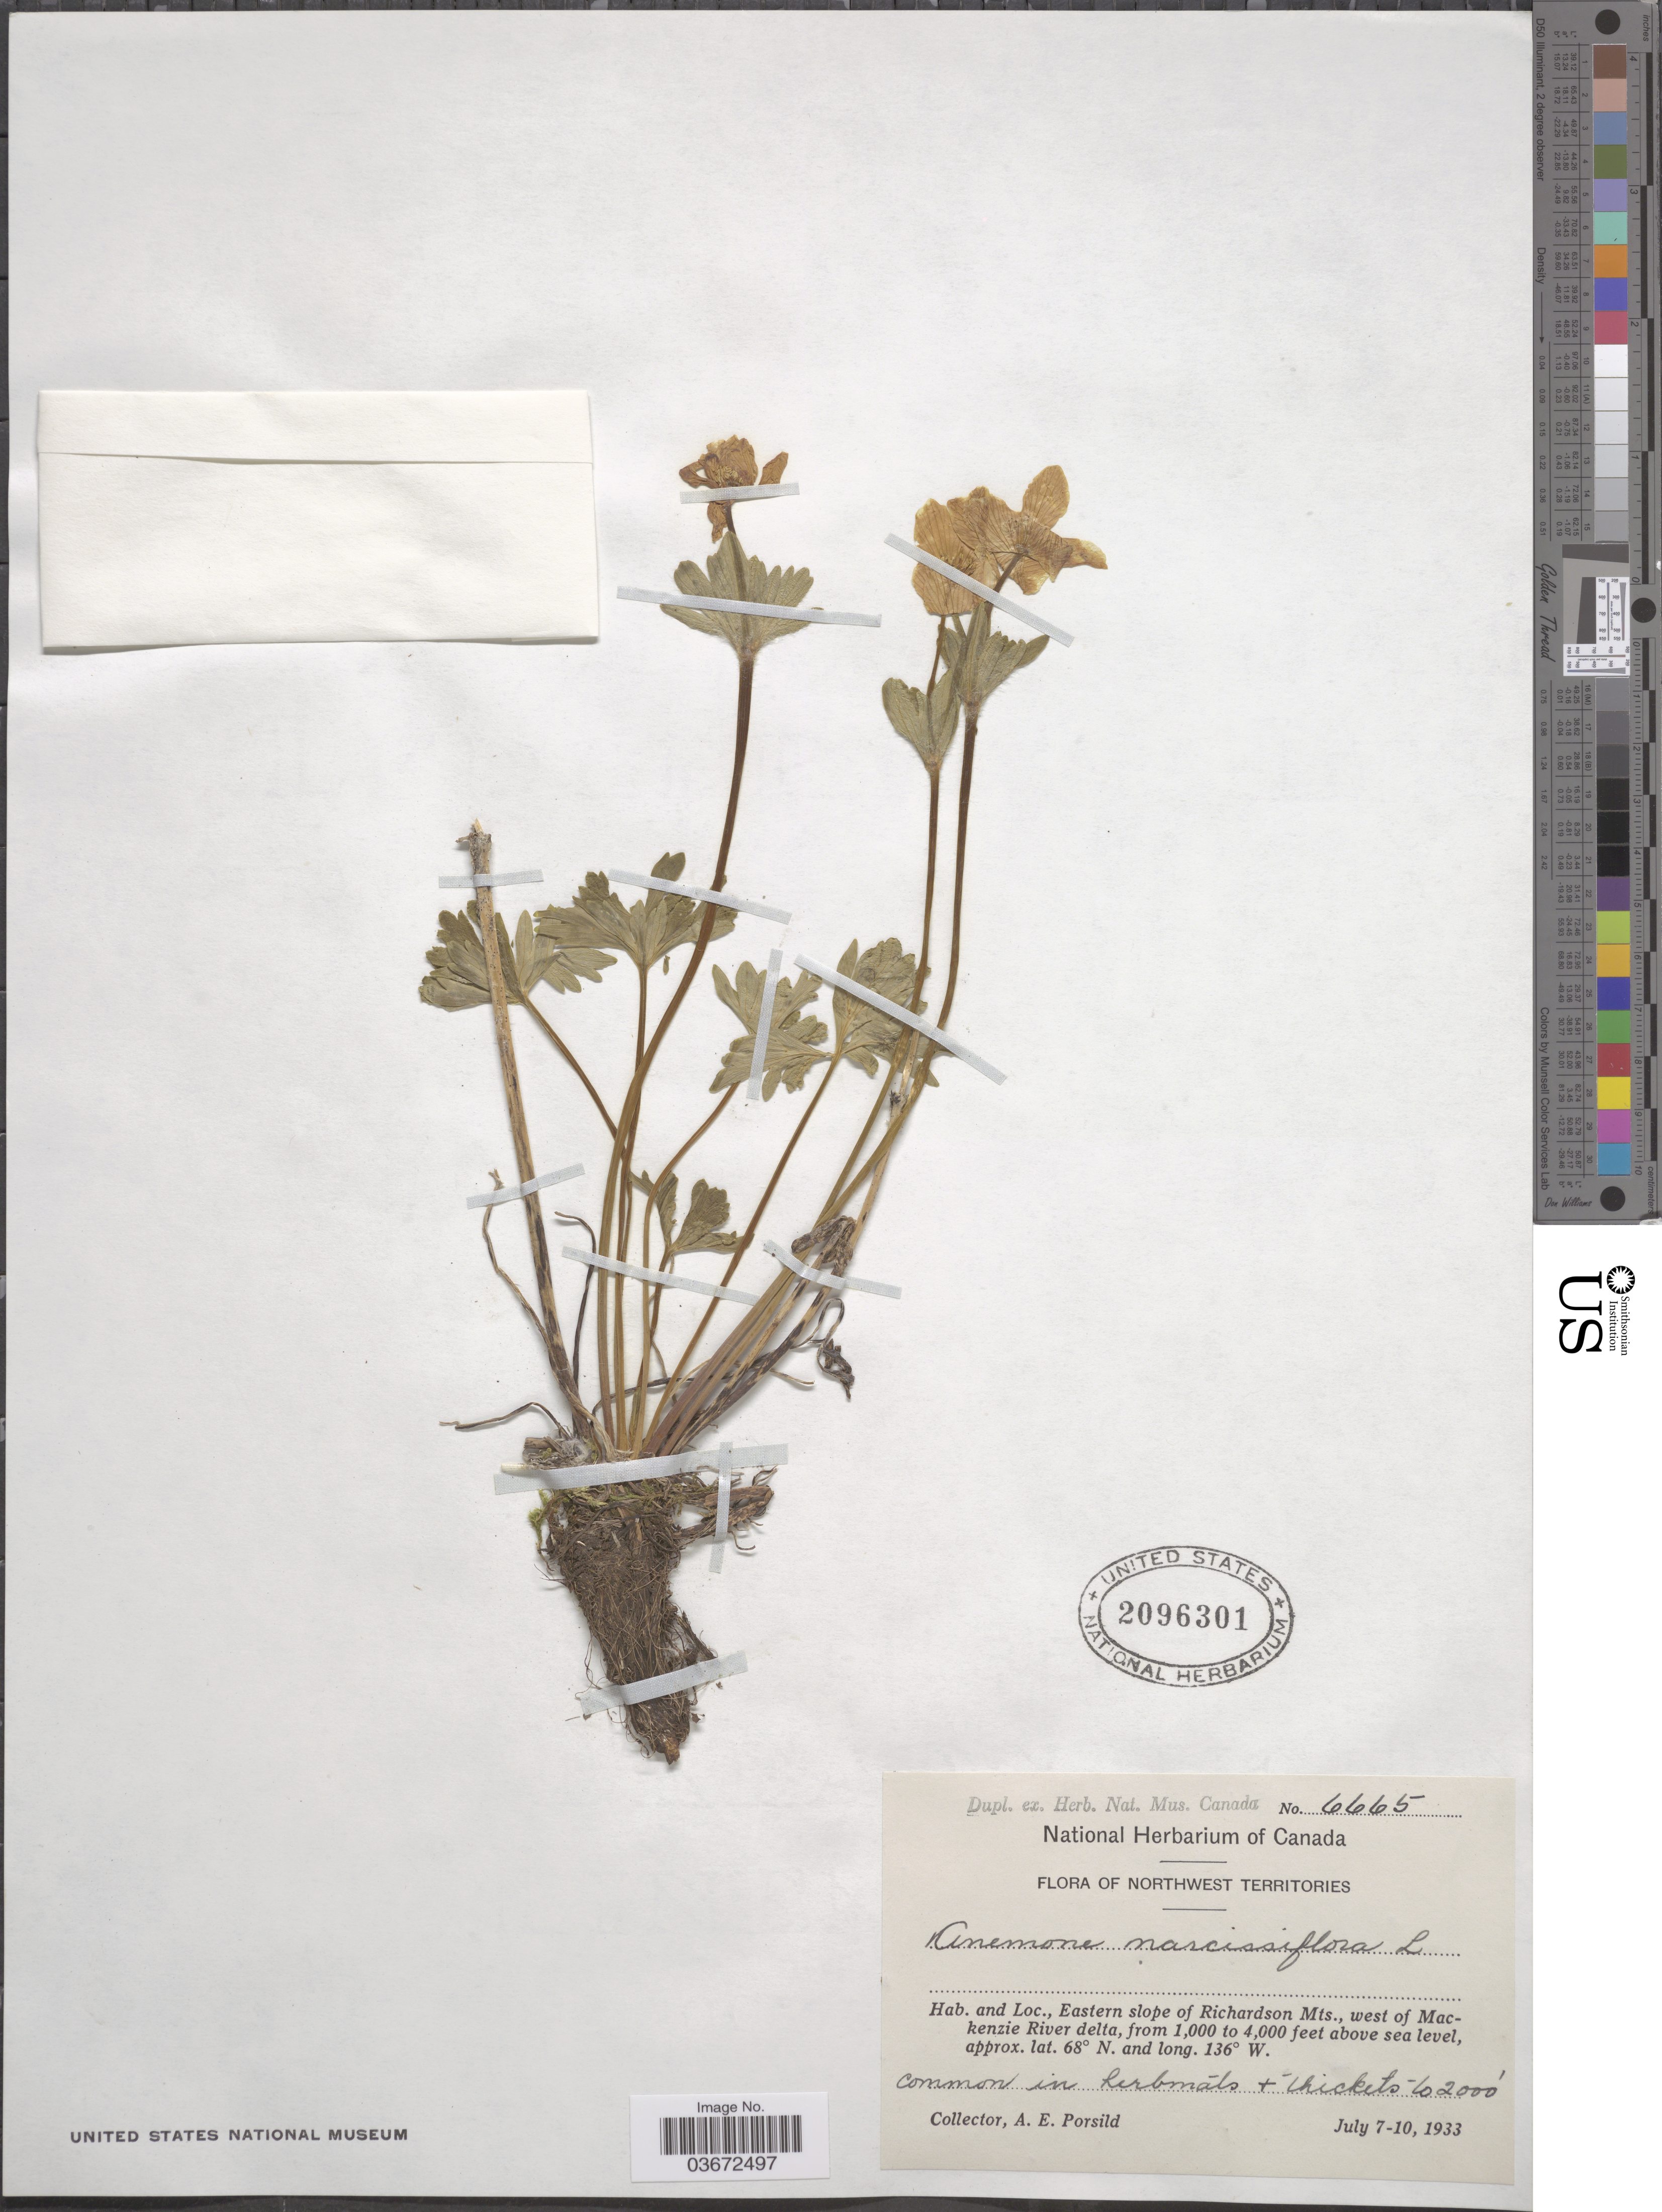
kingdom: Plantae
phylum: Tracheophyta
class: Magnoliopsida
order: Ranunculales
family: Ranunculaceae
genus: Anemone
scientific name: Anemone narcissiflora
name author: L.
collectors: A. E. Porsild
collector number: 6665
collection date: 1933-07-07/1933-07-10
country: Canada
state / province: Northwest Territories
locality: Eastern slope of Richardson Mts., west of Mackenzie River delta.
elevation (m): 610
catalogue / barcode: US 2096301